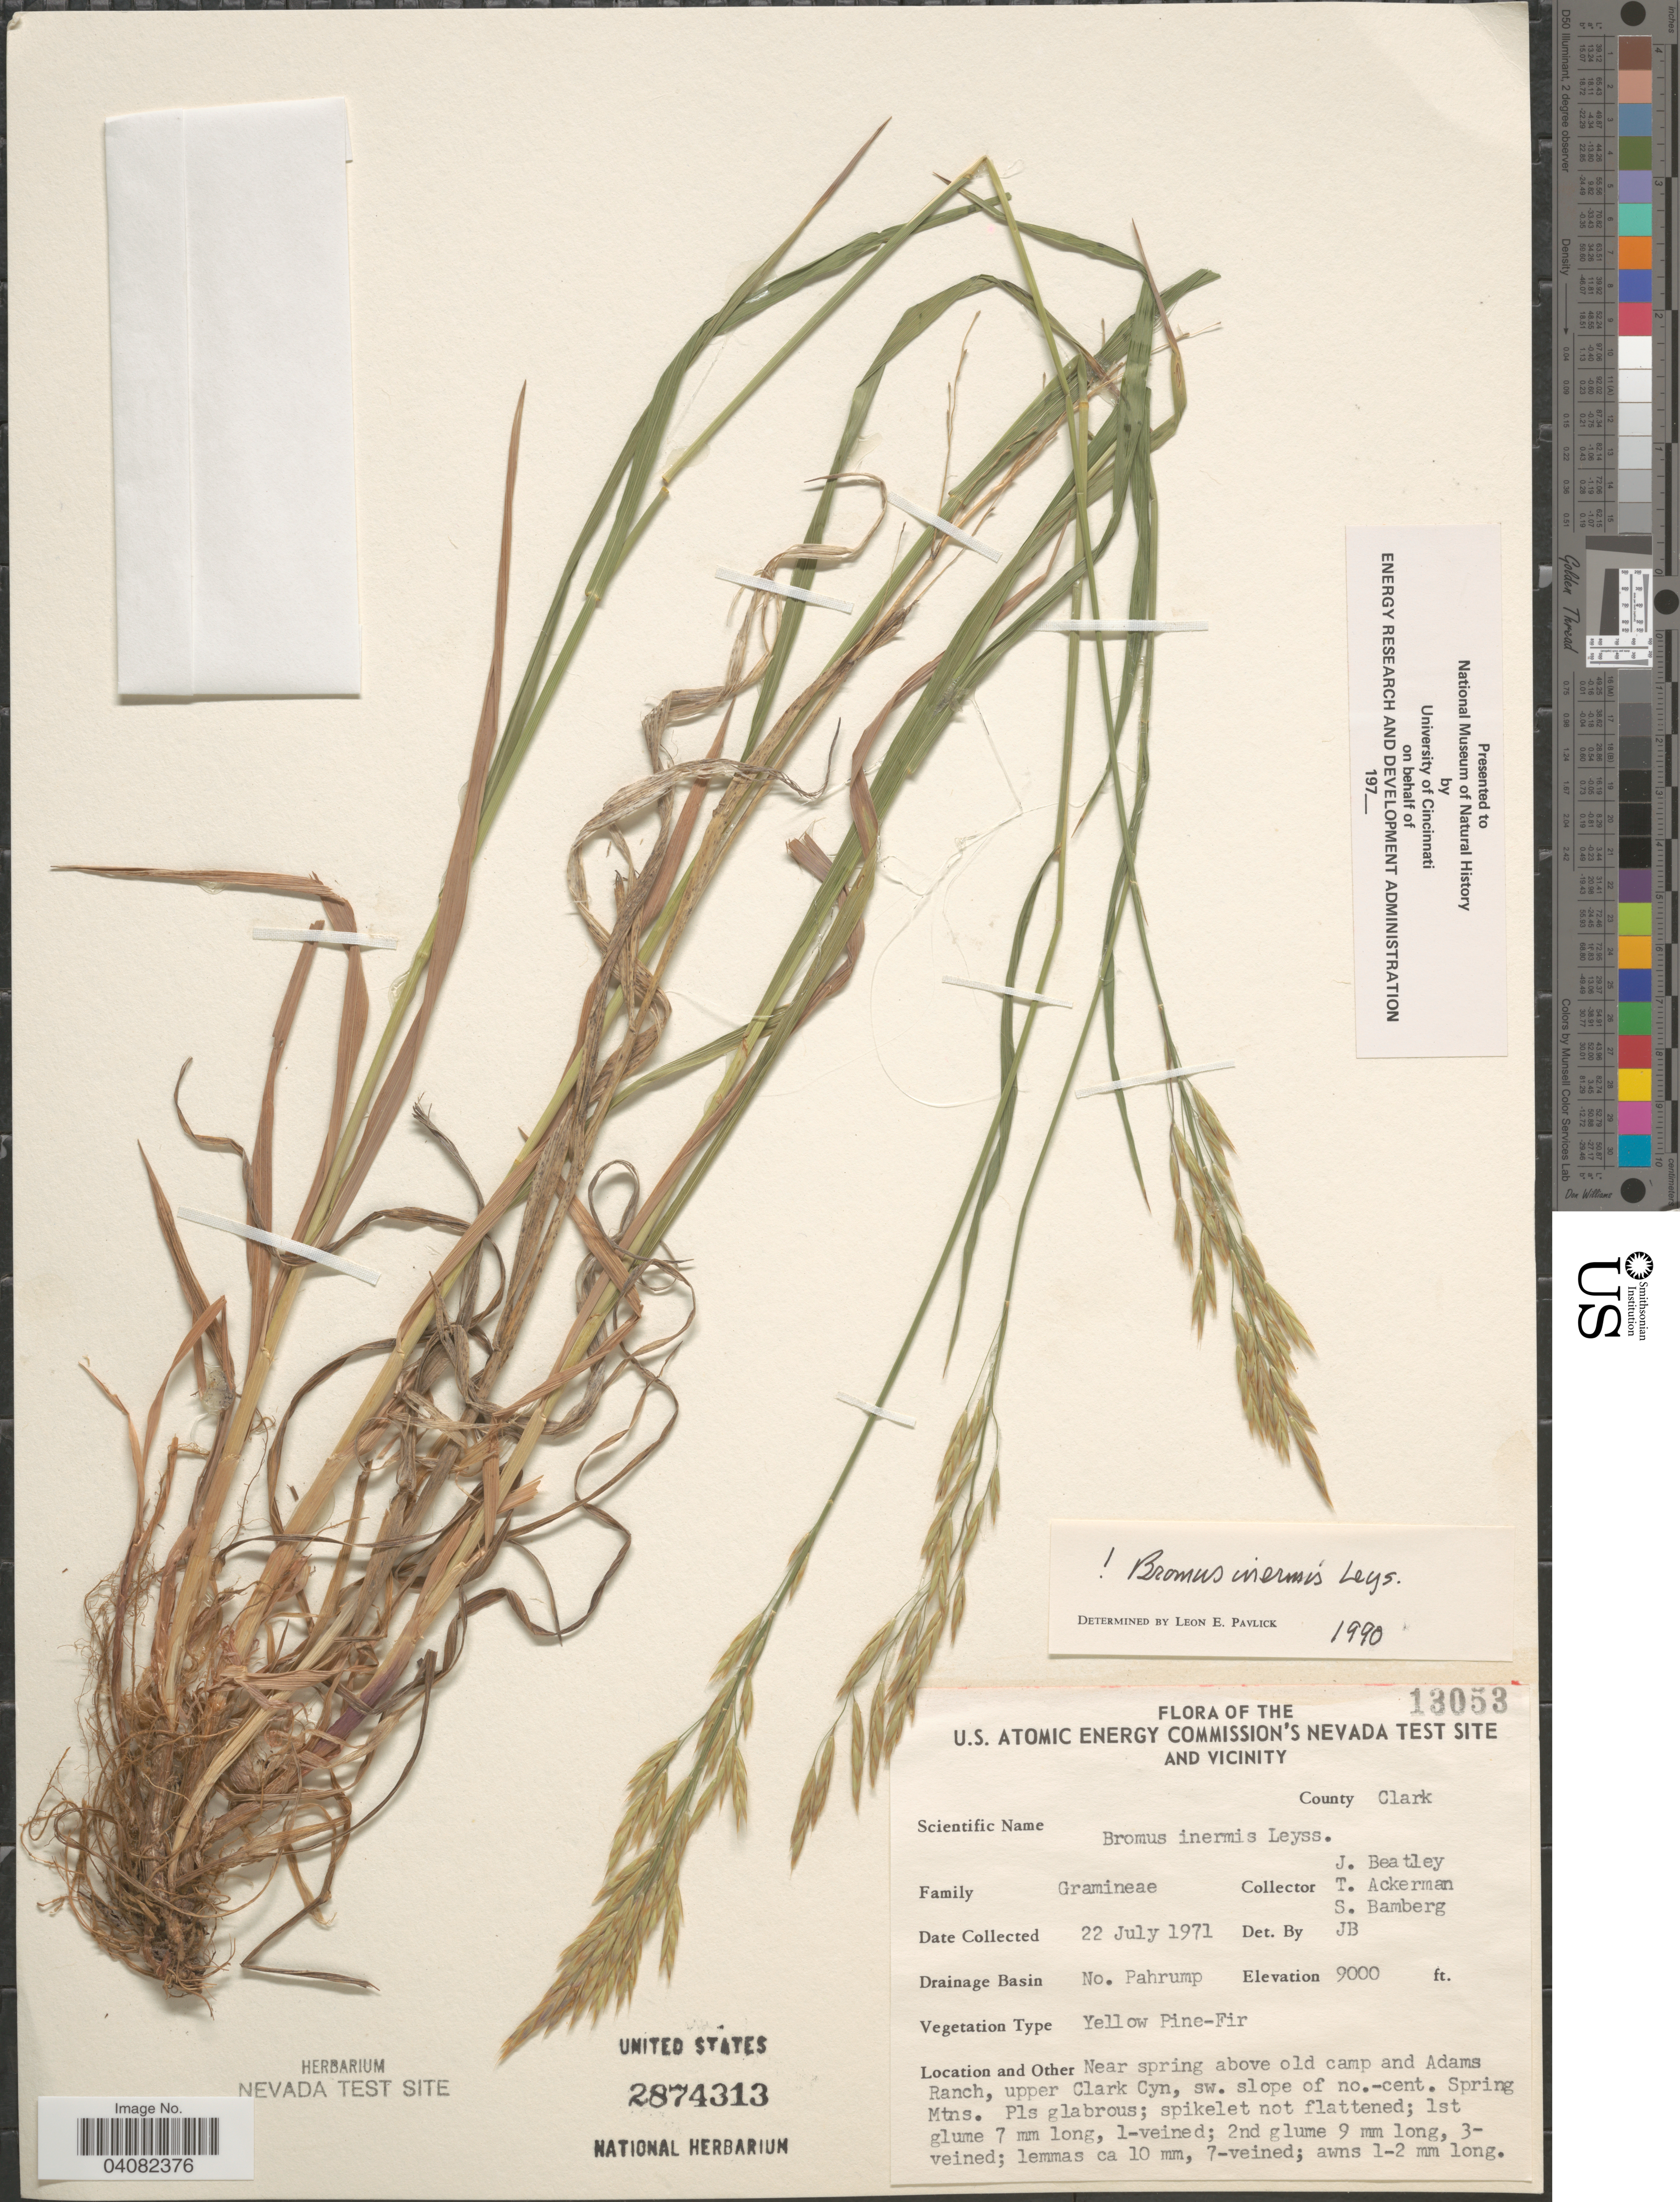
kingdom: Plantae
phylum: Tracheophyta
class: Liliopsida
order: Poales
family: Poaceae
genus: Bromus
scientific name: Bromus inermis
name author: Leyss.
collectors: J. C. Beatley, T. Ackerman & S. Bamberg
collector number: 13053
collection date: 1971-07-22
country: United States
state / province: Nevada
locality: U.S. Atomic Energy Commission's Nevada Test Site and Vicinity. County Clark. Drainage Basin No. Pahrump. Near spring above old camp and Adams Ranch, upper Clark Cyn, sw. slope of no.-cent. Spring Mtns.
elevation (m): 2743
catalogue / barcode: US 2874313